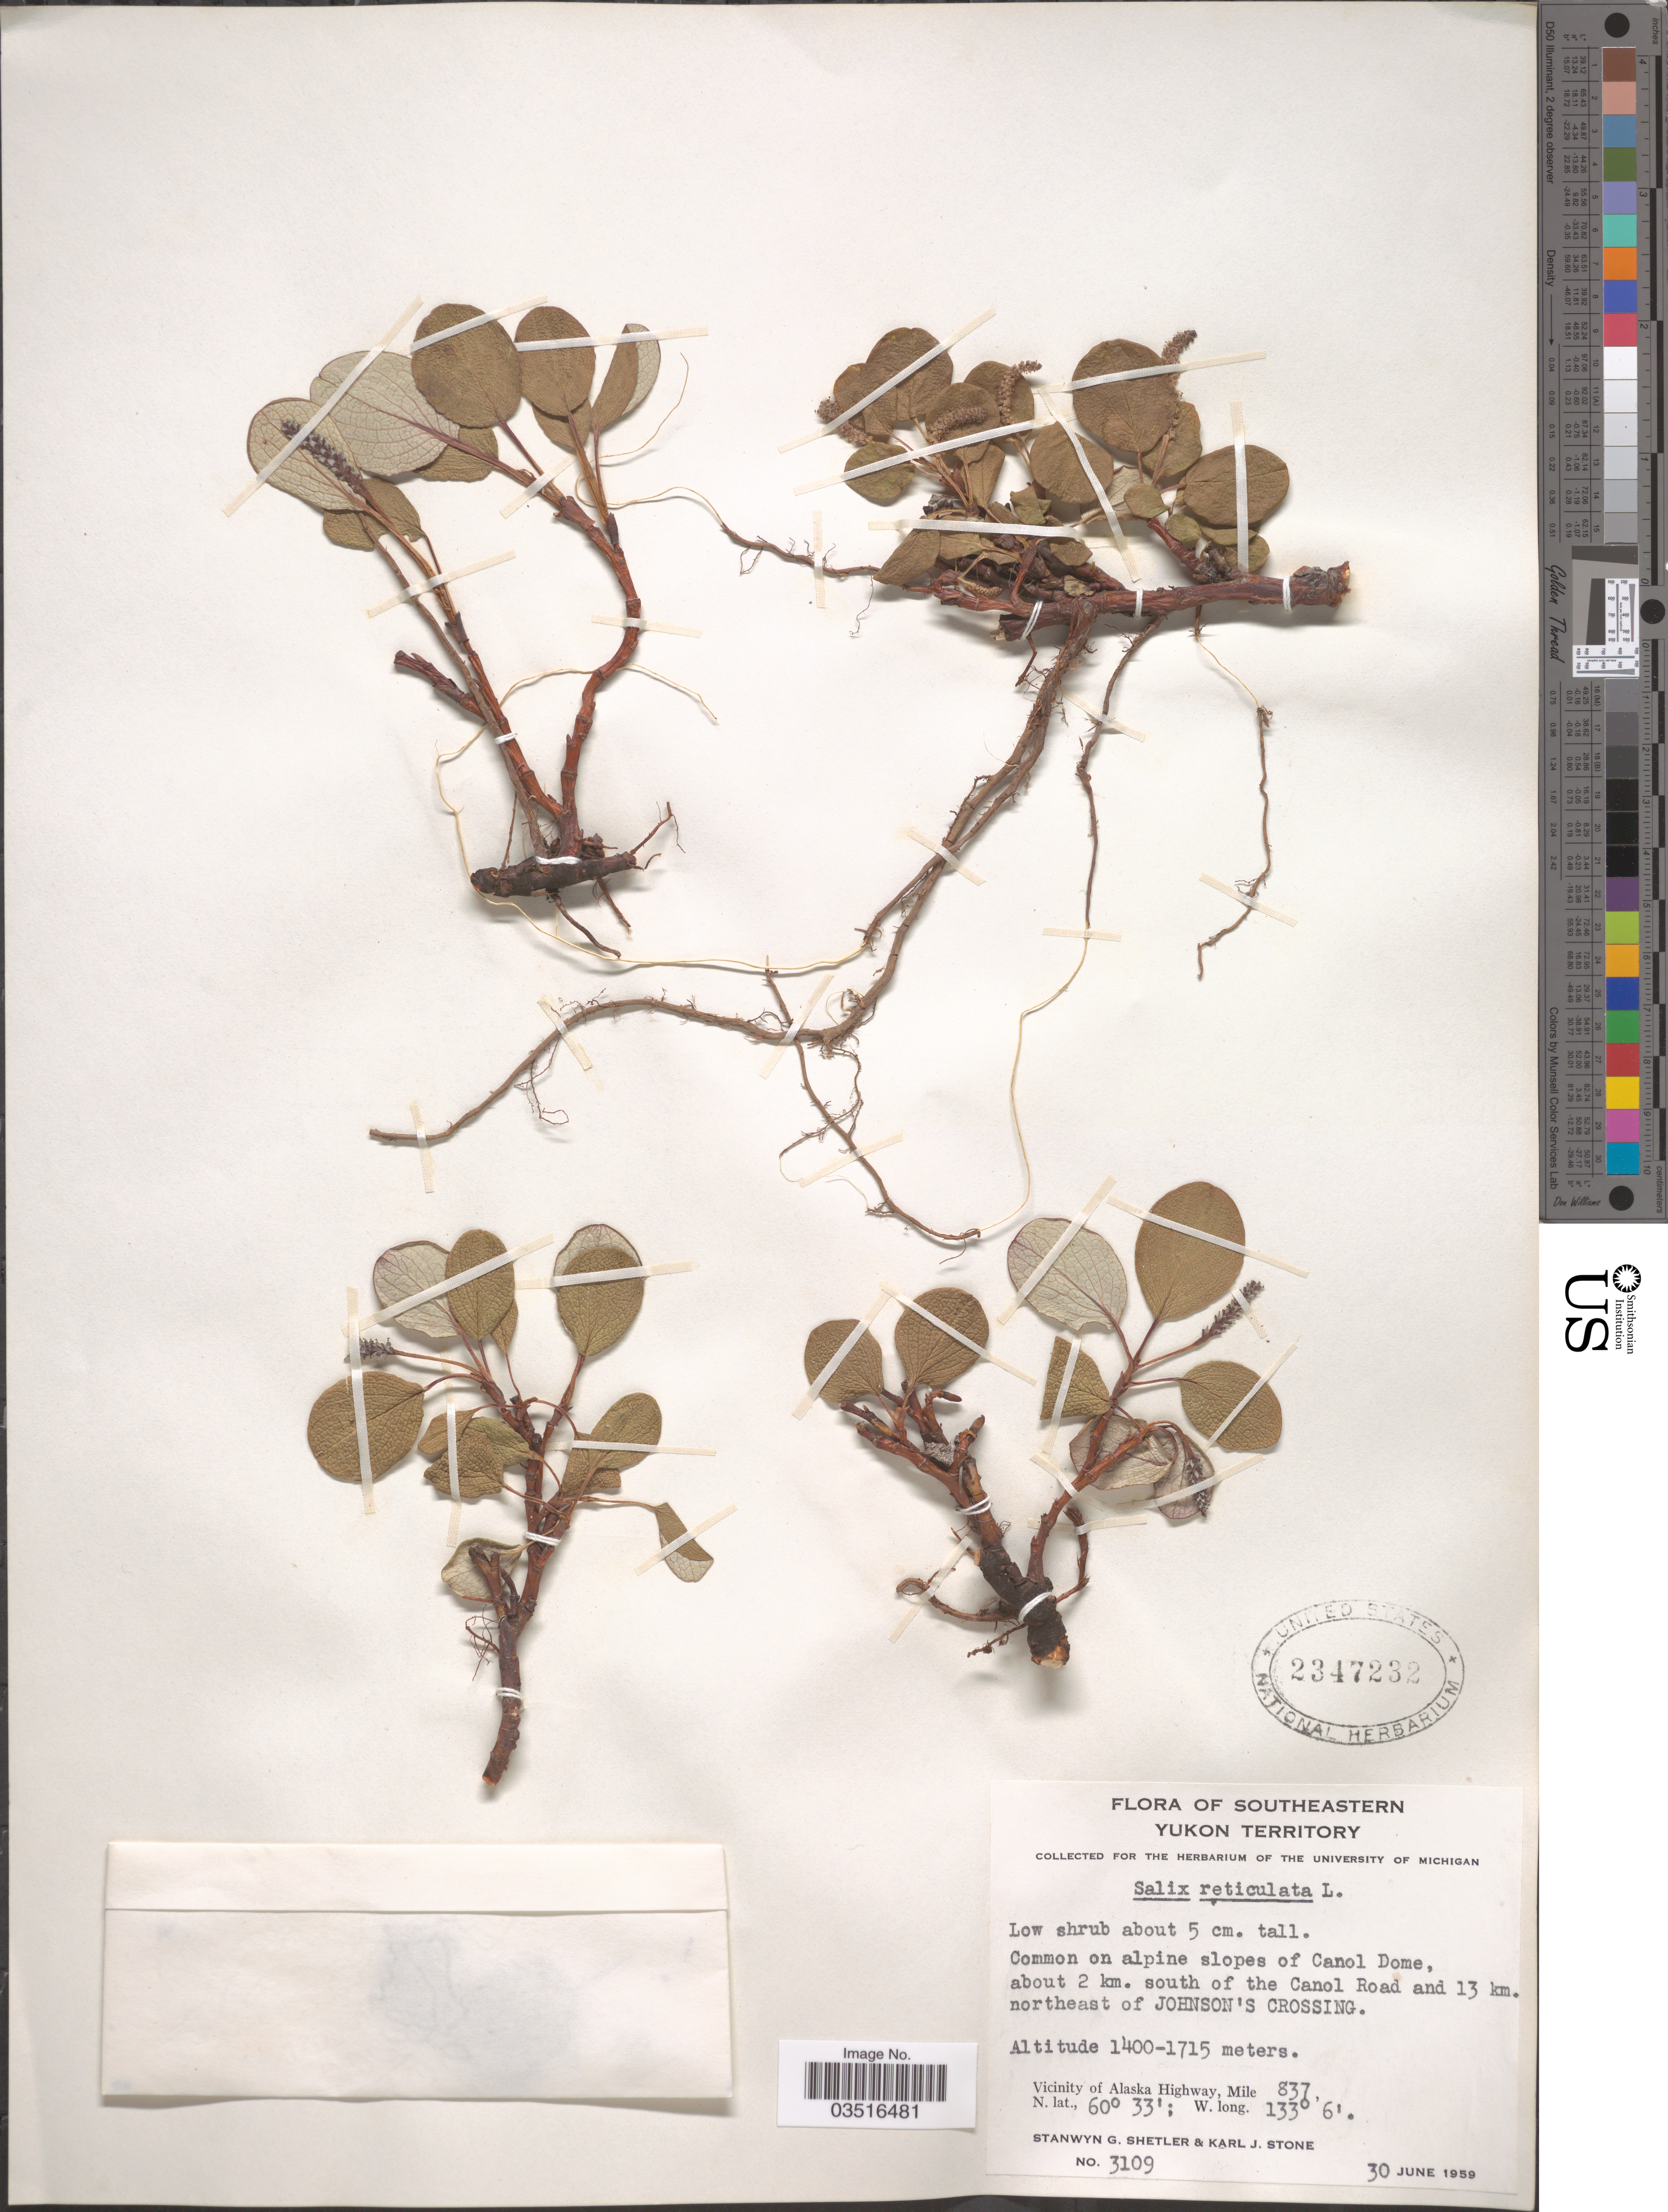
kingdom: Plantae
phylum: Tracheophyta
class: Magnoliopsida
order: Malpighiales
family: Salicaceae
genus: Salix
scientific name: Salix reticulata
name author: L.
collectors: S. Shetler & K. J. Stone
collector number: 3109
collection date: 1959-06-30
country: Canada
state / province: Yukon Territory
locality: Southeastern Yukon Territory. Alpine slopes of Canol Dome, about 2 km. south of the Canol Road and 13 km. northeast of Johnson's Crossing. Vicinity of Alaska Highway, Mile 837.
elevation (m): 1400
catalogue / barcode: US 2347232